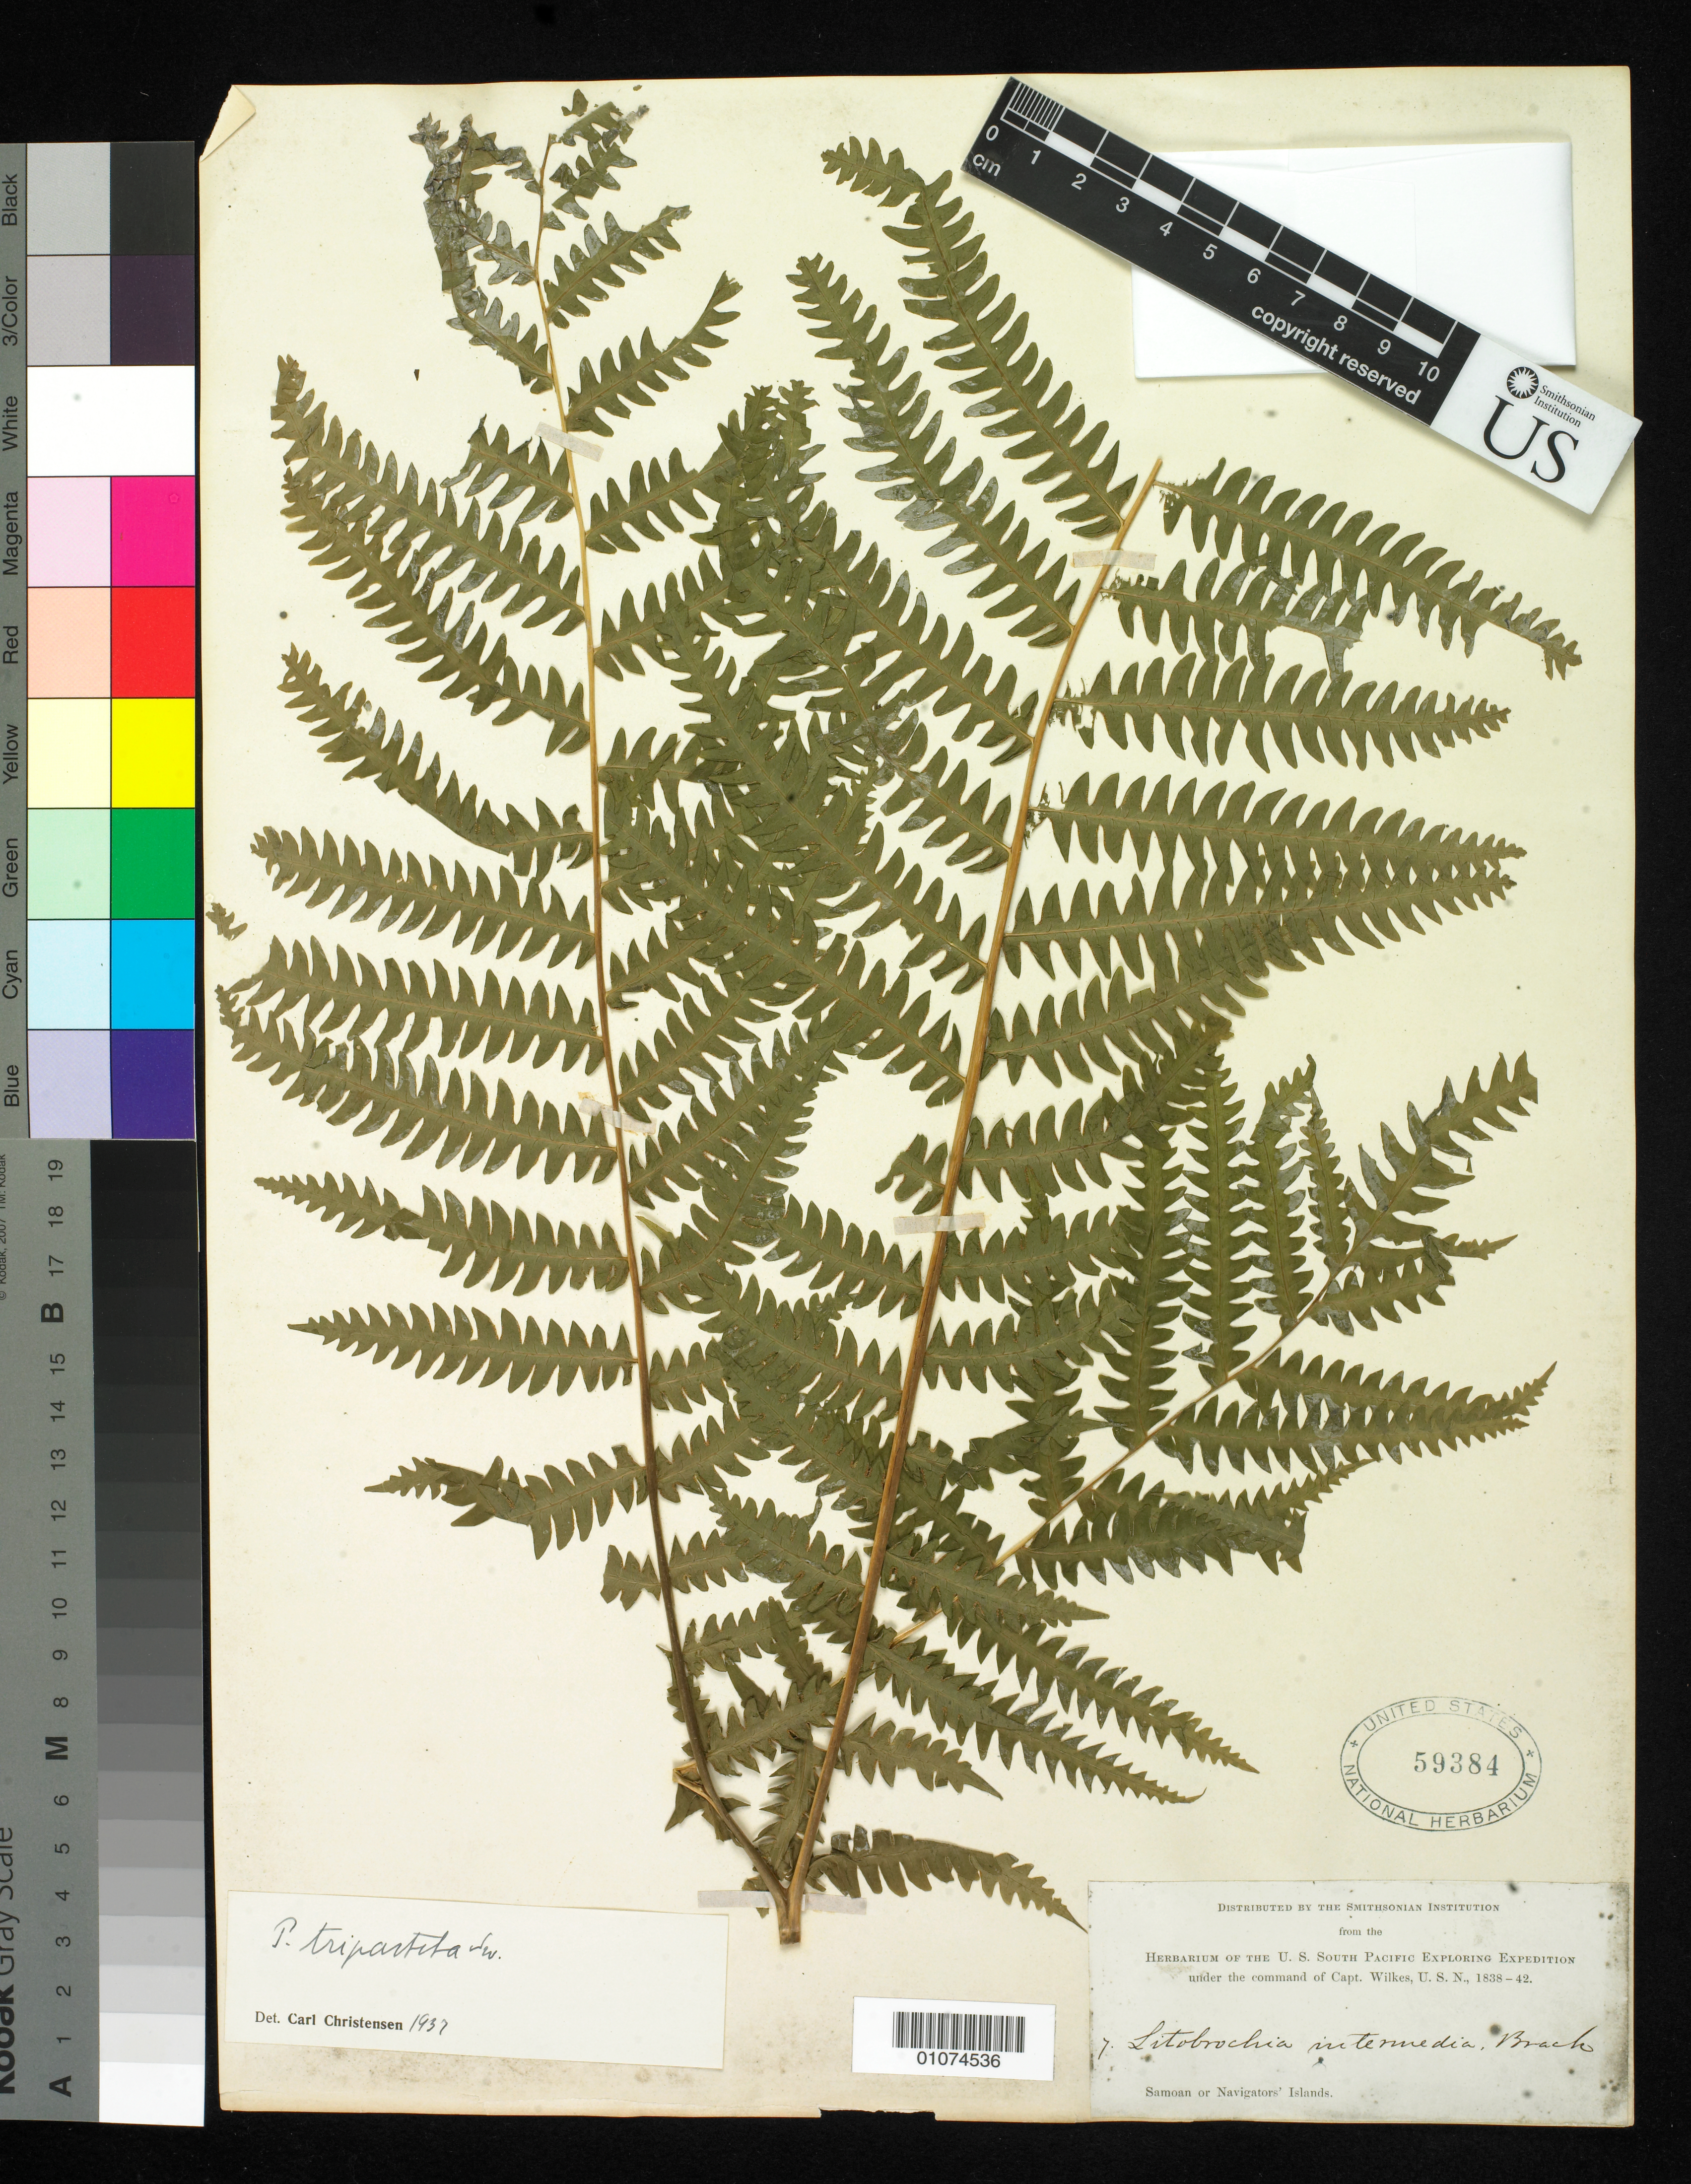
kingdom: Plantae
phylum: Tracheophyta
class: Polypodiopsida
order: Polypodiales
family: Pteridaceae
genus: Pteris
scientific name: Pteris tripartita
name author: Sw.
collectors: Wilkes Explor. Exped.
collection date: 1838/1842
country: American Samoa / Samoa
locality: Samoa or Navigators' Islands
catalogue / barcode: US 59384